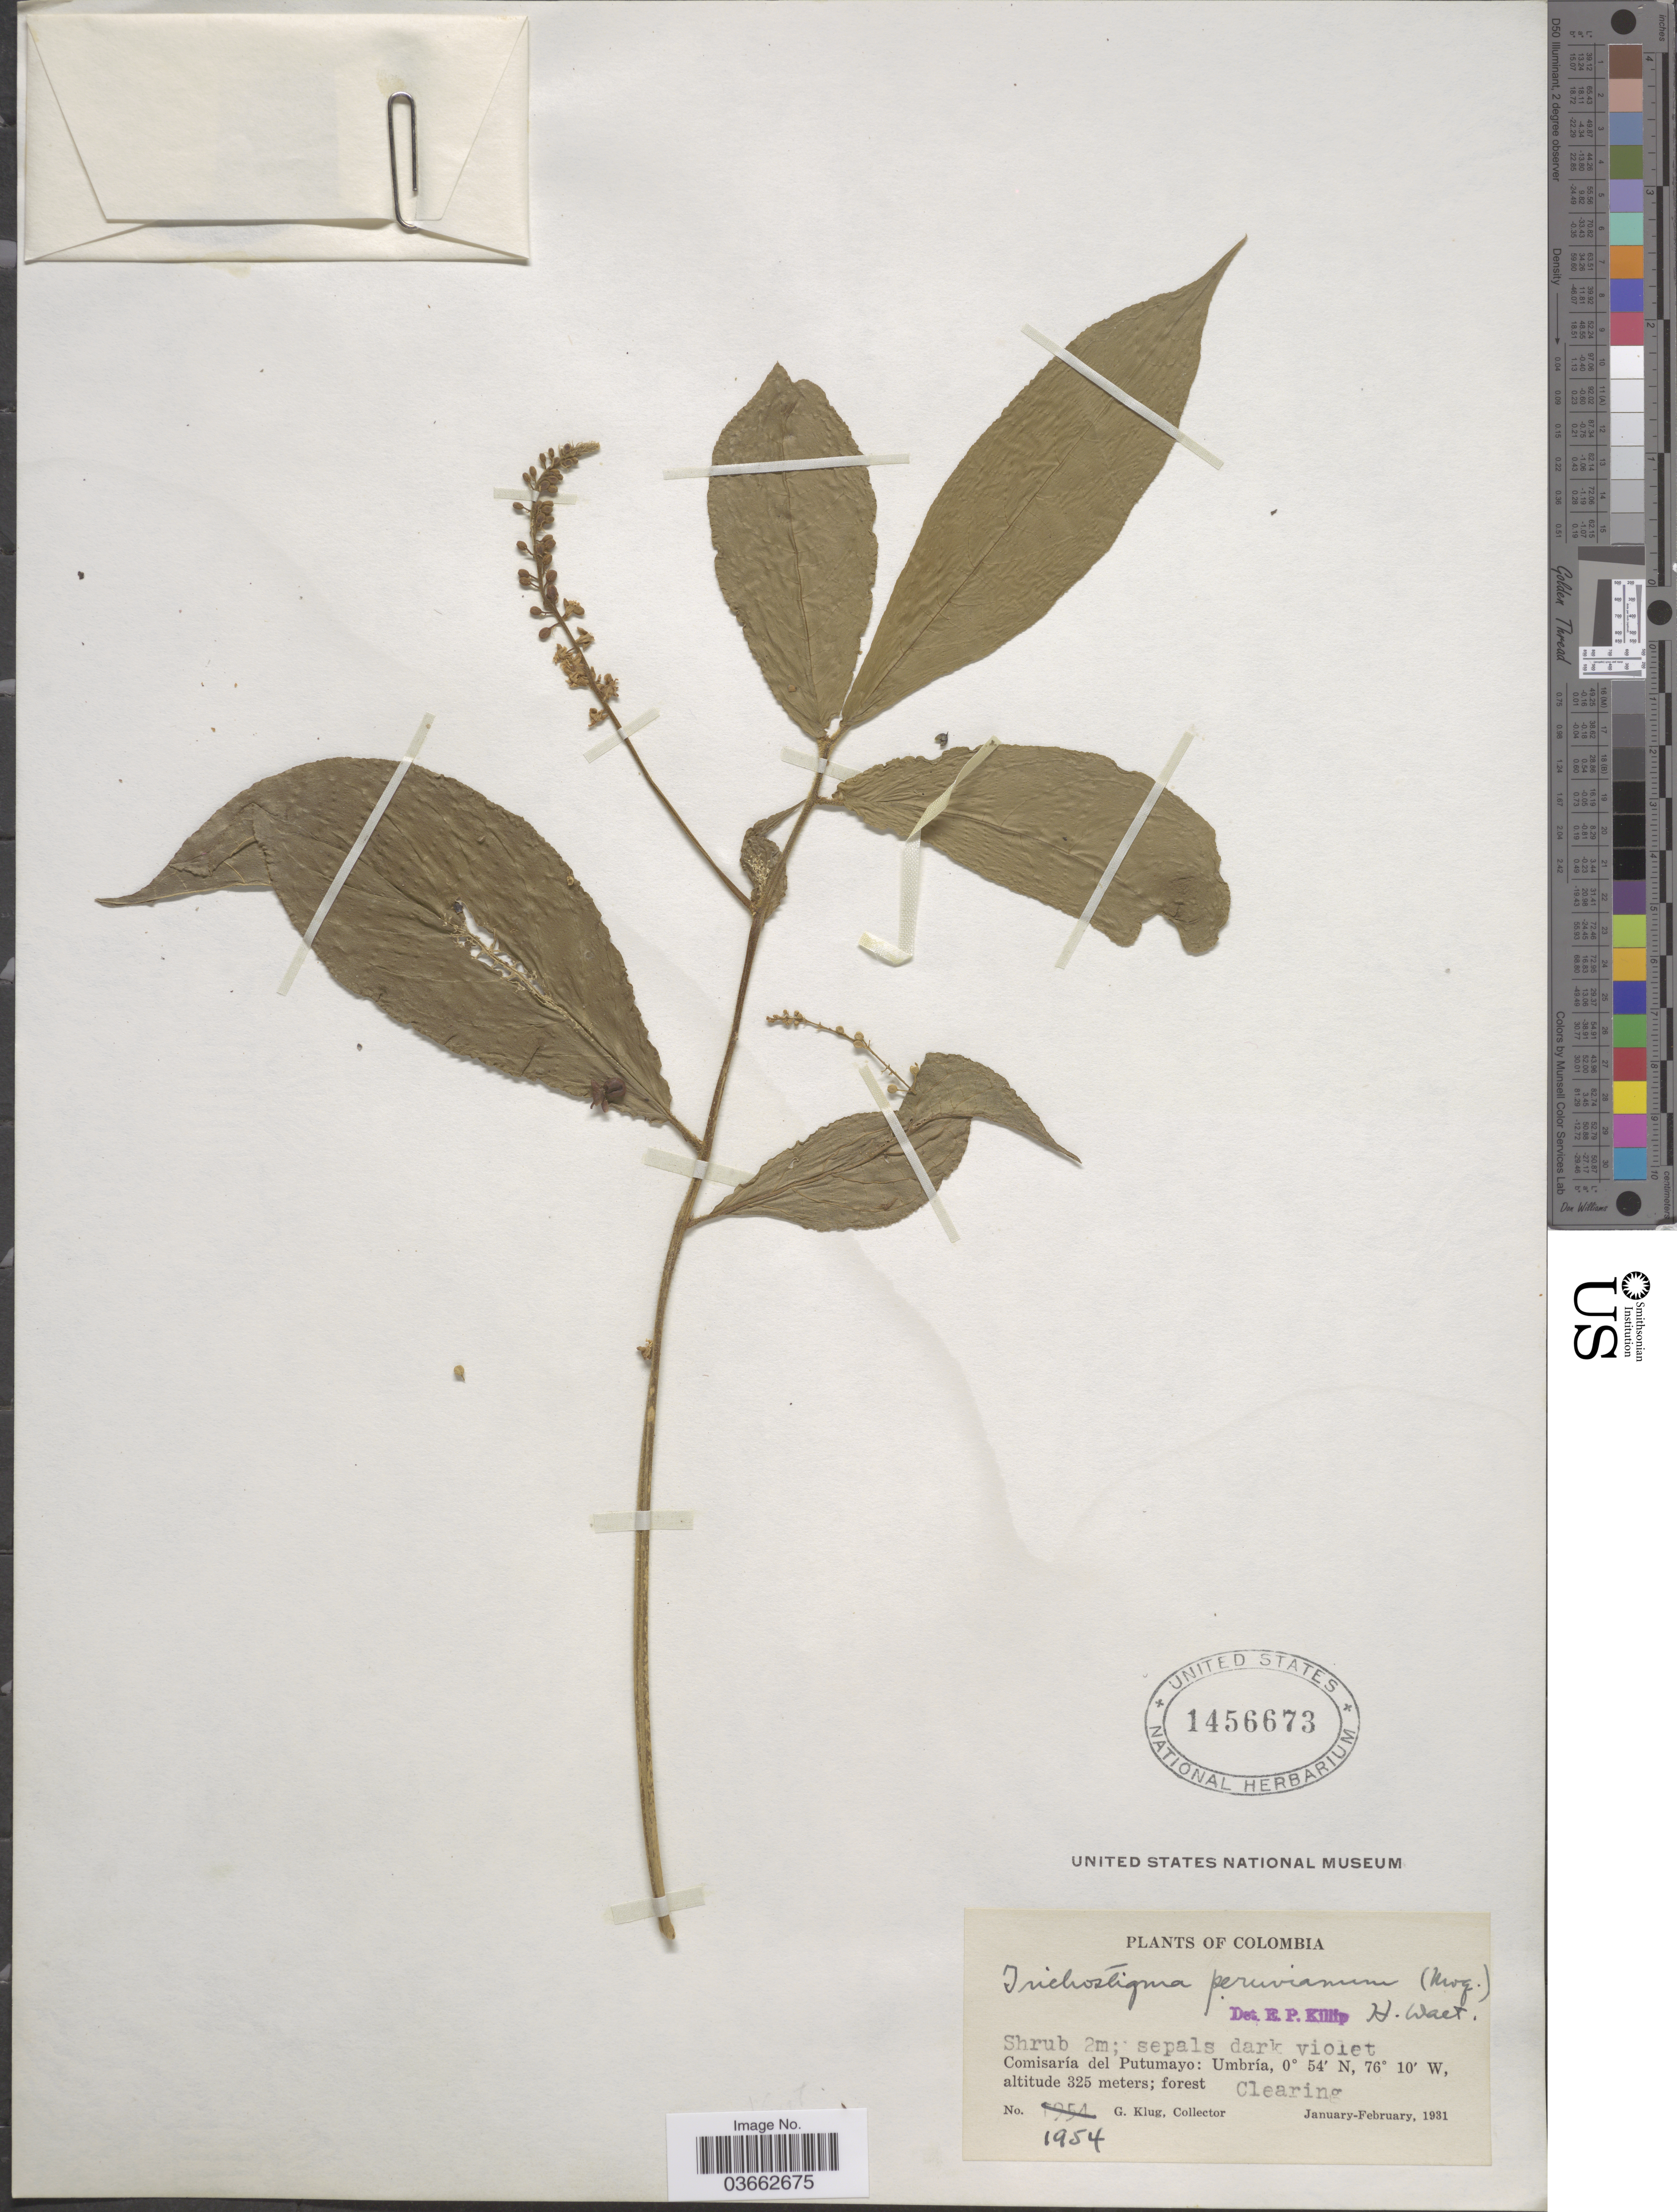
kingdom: Plantae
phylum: Tracheophyta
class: Magnoliopsida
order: Caryophyllales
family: Phytolaccaceae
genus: Trichostigma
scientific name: Trichostigma peruvianum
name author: (Moq.) H. Walter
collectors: G. Klug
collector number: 1954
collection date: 1931-01/1931-02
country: Colombia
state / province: Putumayo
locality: Comisaría del Putumayo: Umbría.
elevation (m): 325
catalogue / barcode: US 1456673